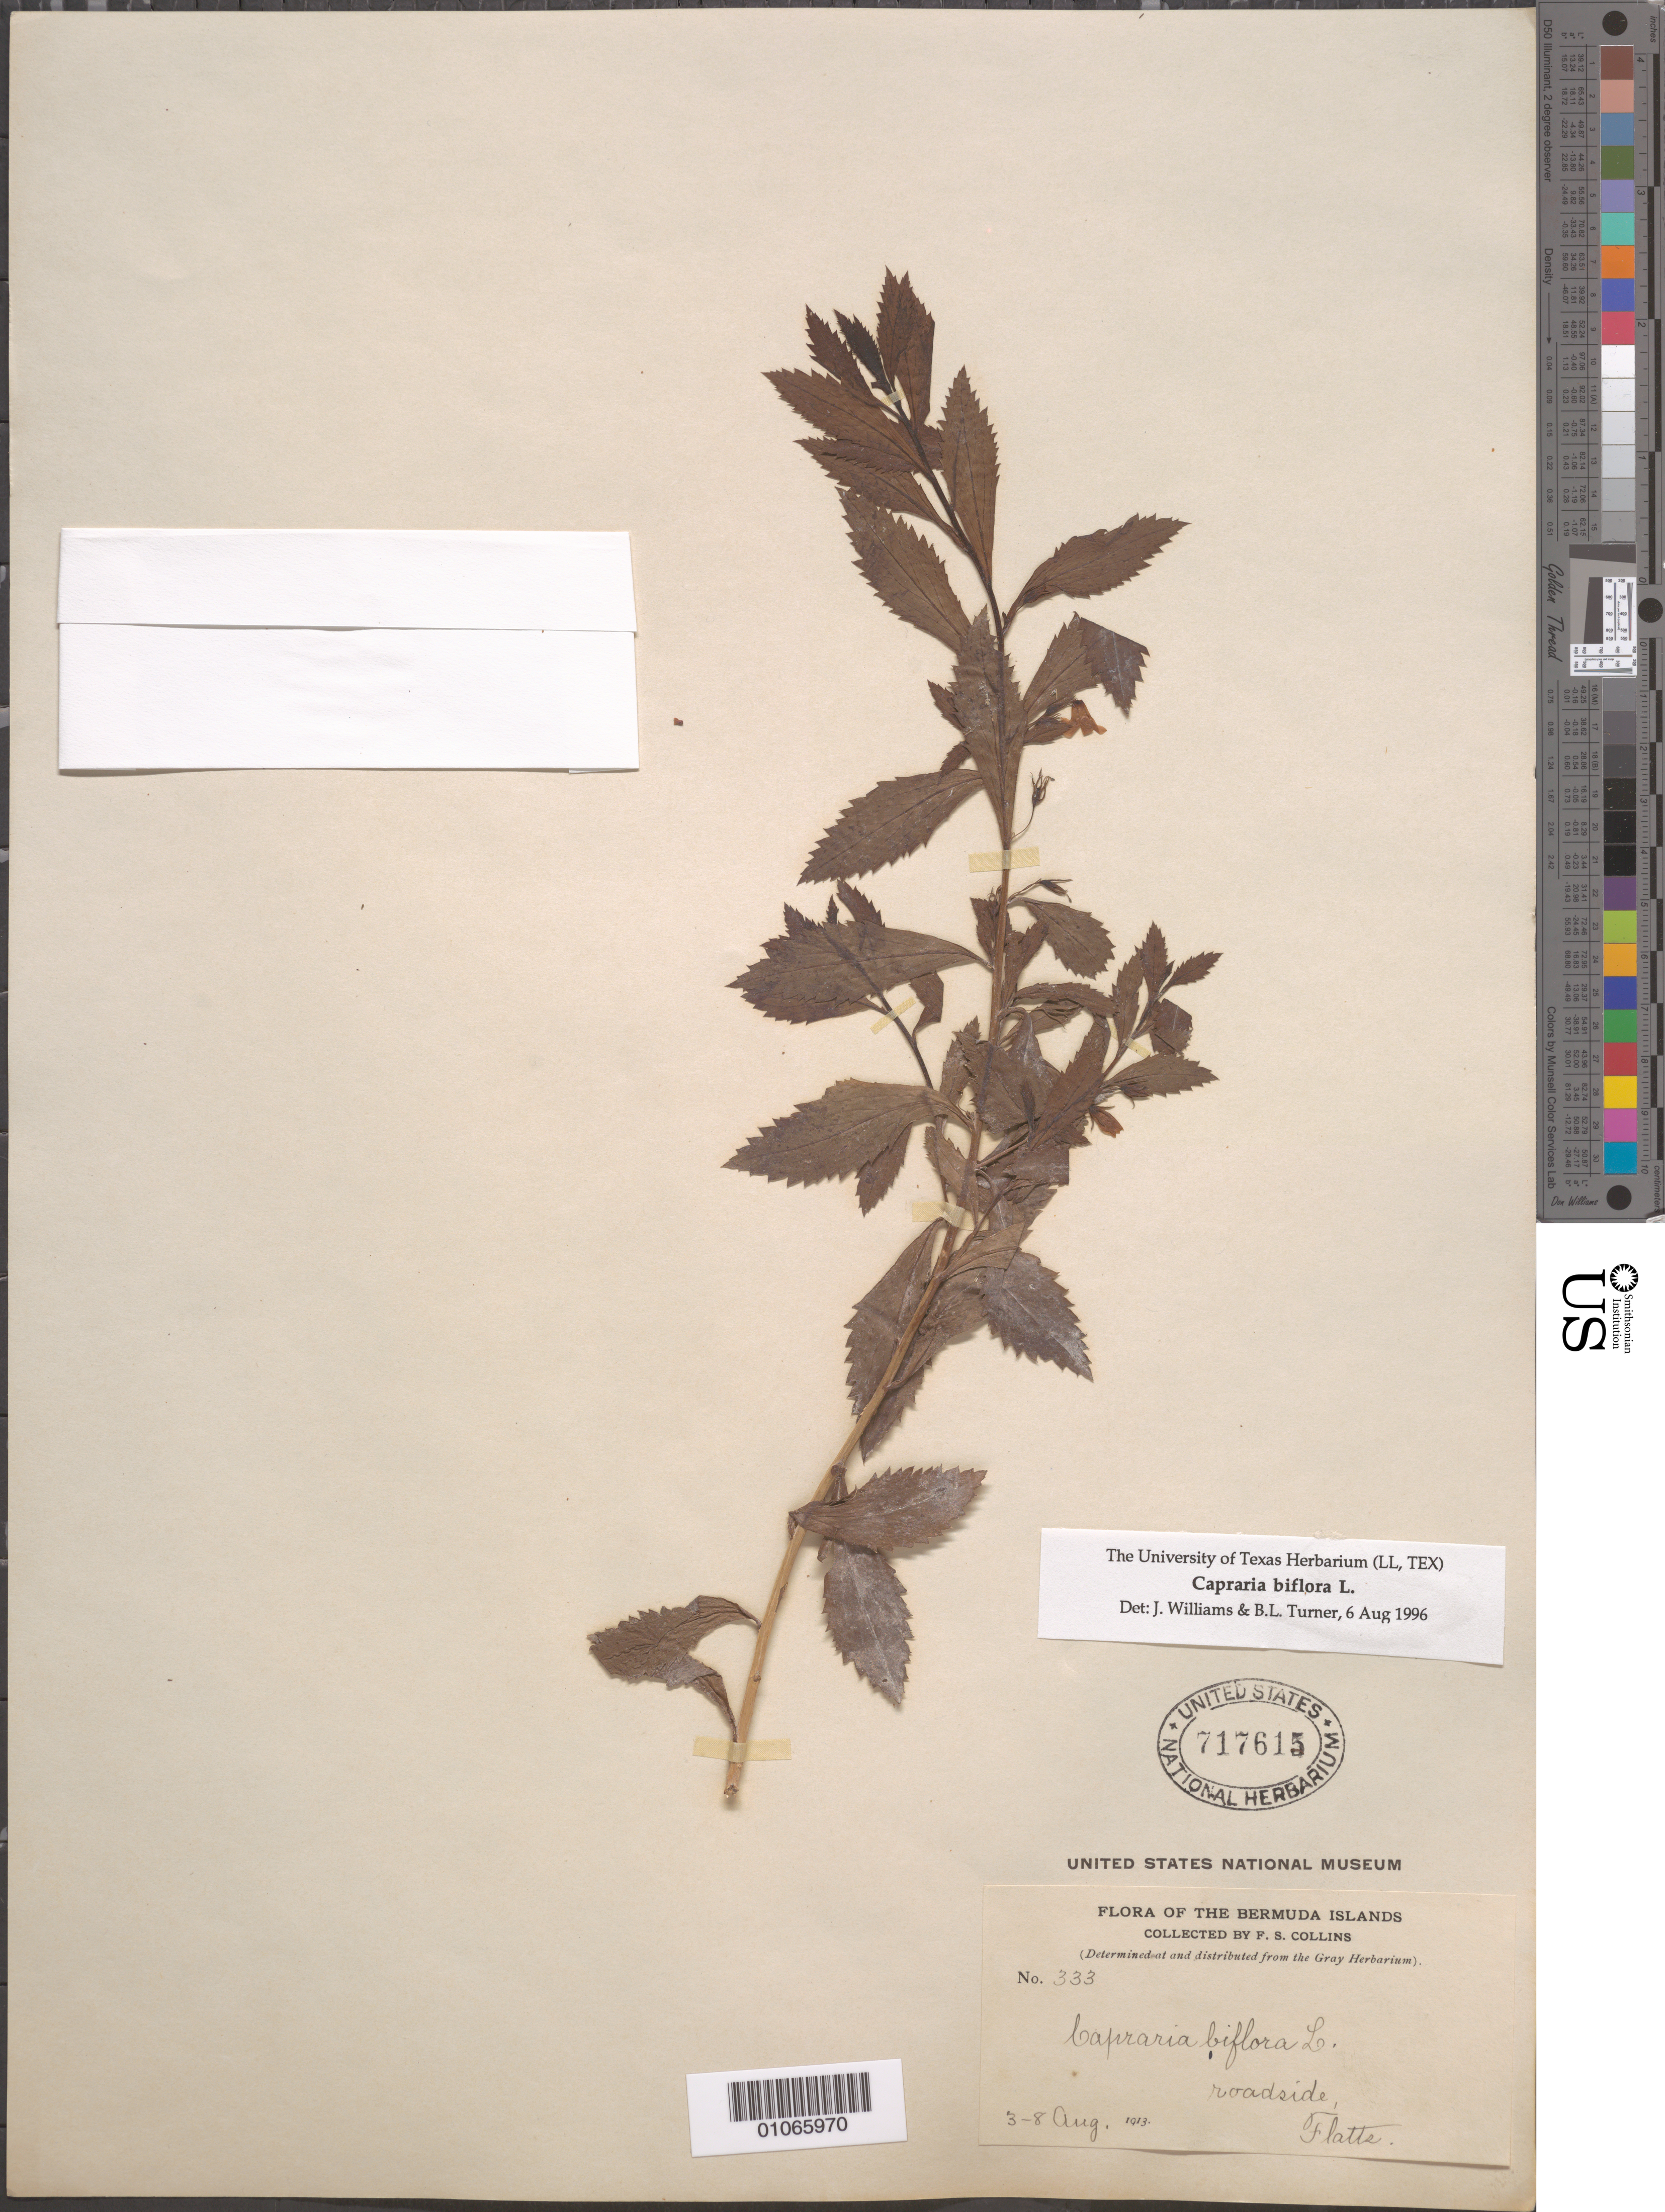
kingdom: Plantae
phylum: Tracheophyta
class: Magnoliopsida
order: Lamiales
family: Scrophulariaceae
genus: Capraria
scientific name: Capraria biflora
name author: L.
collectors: F. Collins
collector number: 333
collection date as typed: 03 Aug 1913 to 08 Aug 1913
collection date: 1913-08-03/1913-08-08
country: Bermuda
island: Bermuda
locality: Roadside, Flatts.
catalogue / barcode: US 717615